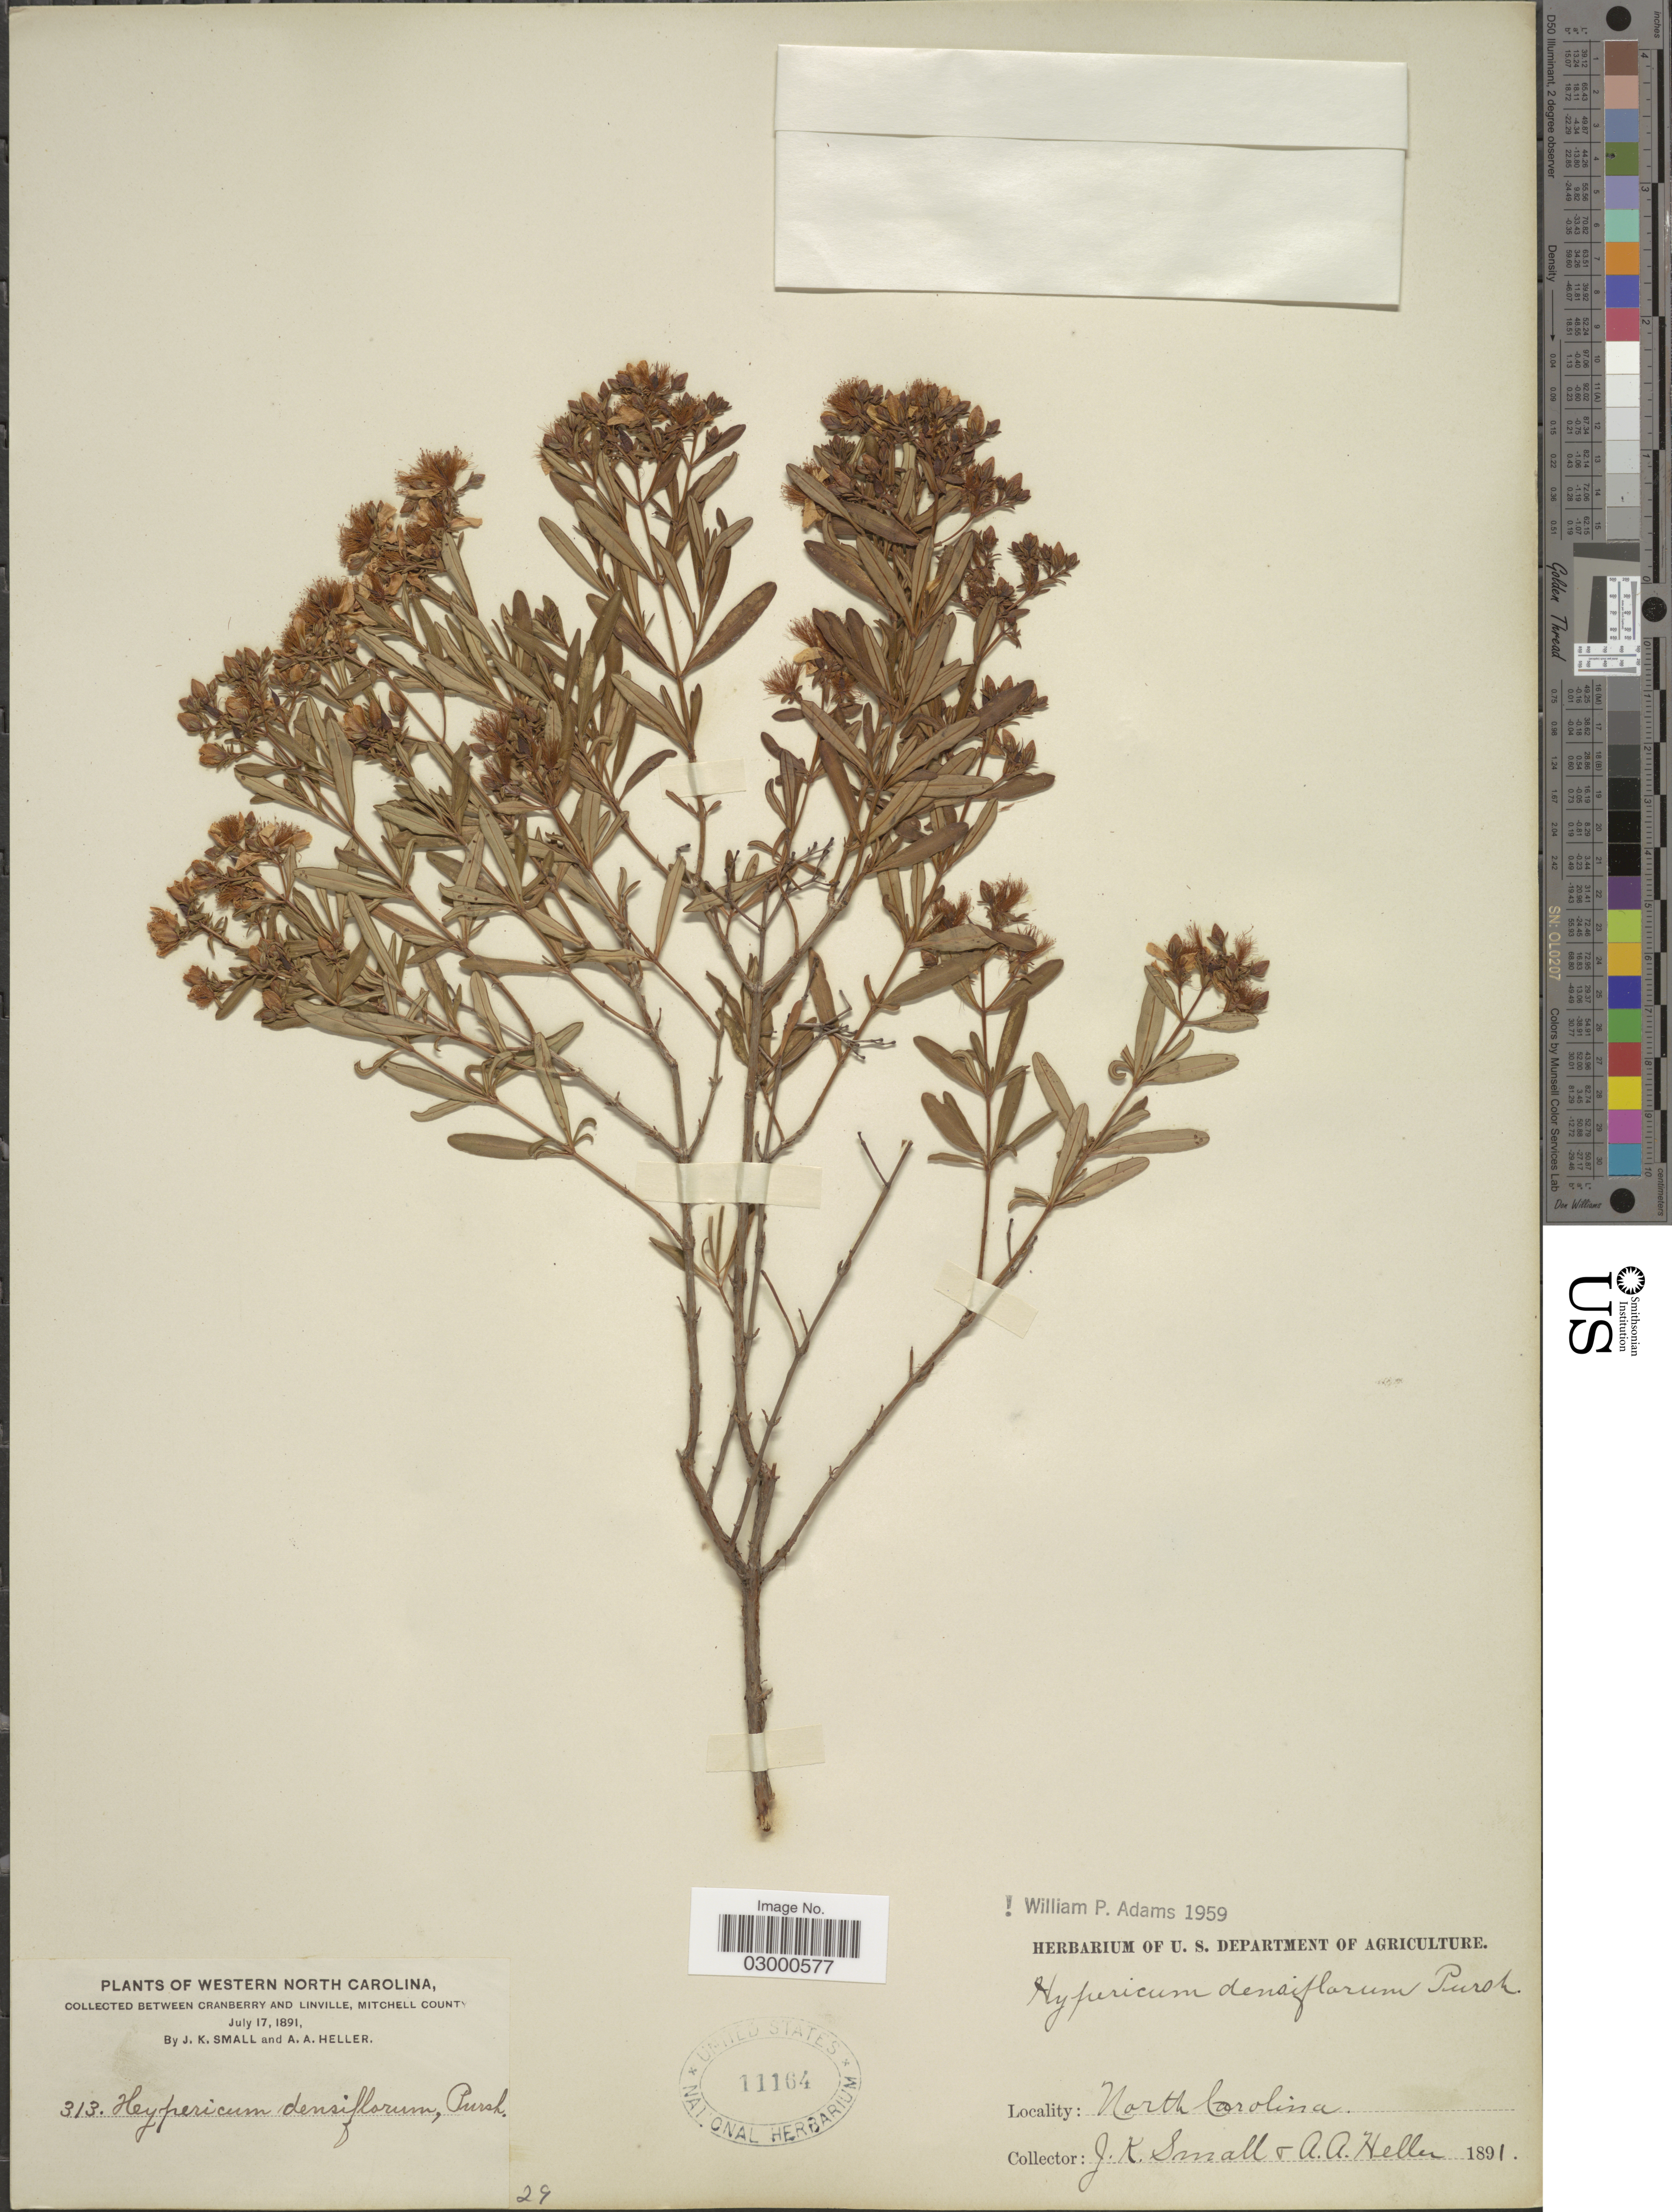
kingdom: Plantae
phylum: Tracheophyta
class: Magnoliopsida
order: Malpighiales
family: Hypericaceae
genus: Hypericum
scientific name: Hypericum densiflorum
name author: Pursh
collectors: J. K. Small & A. A. Heller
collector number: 313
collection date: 1891-07-17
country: United States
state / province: North Carolina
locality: Western North Carolina, between Cranberry and Linville, Mitchell County.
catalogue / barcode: US 11164